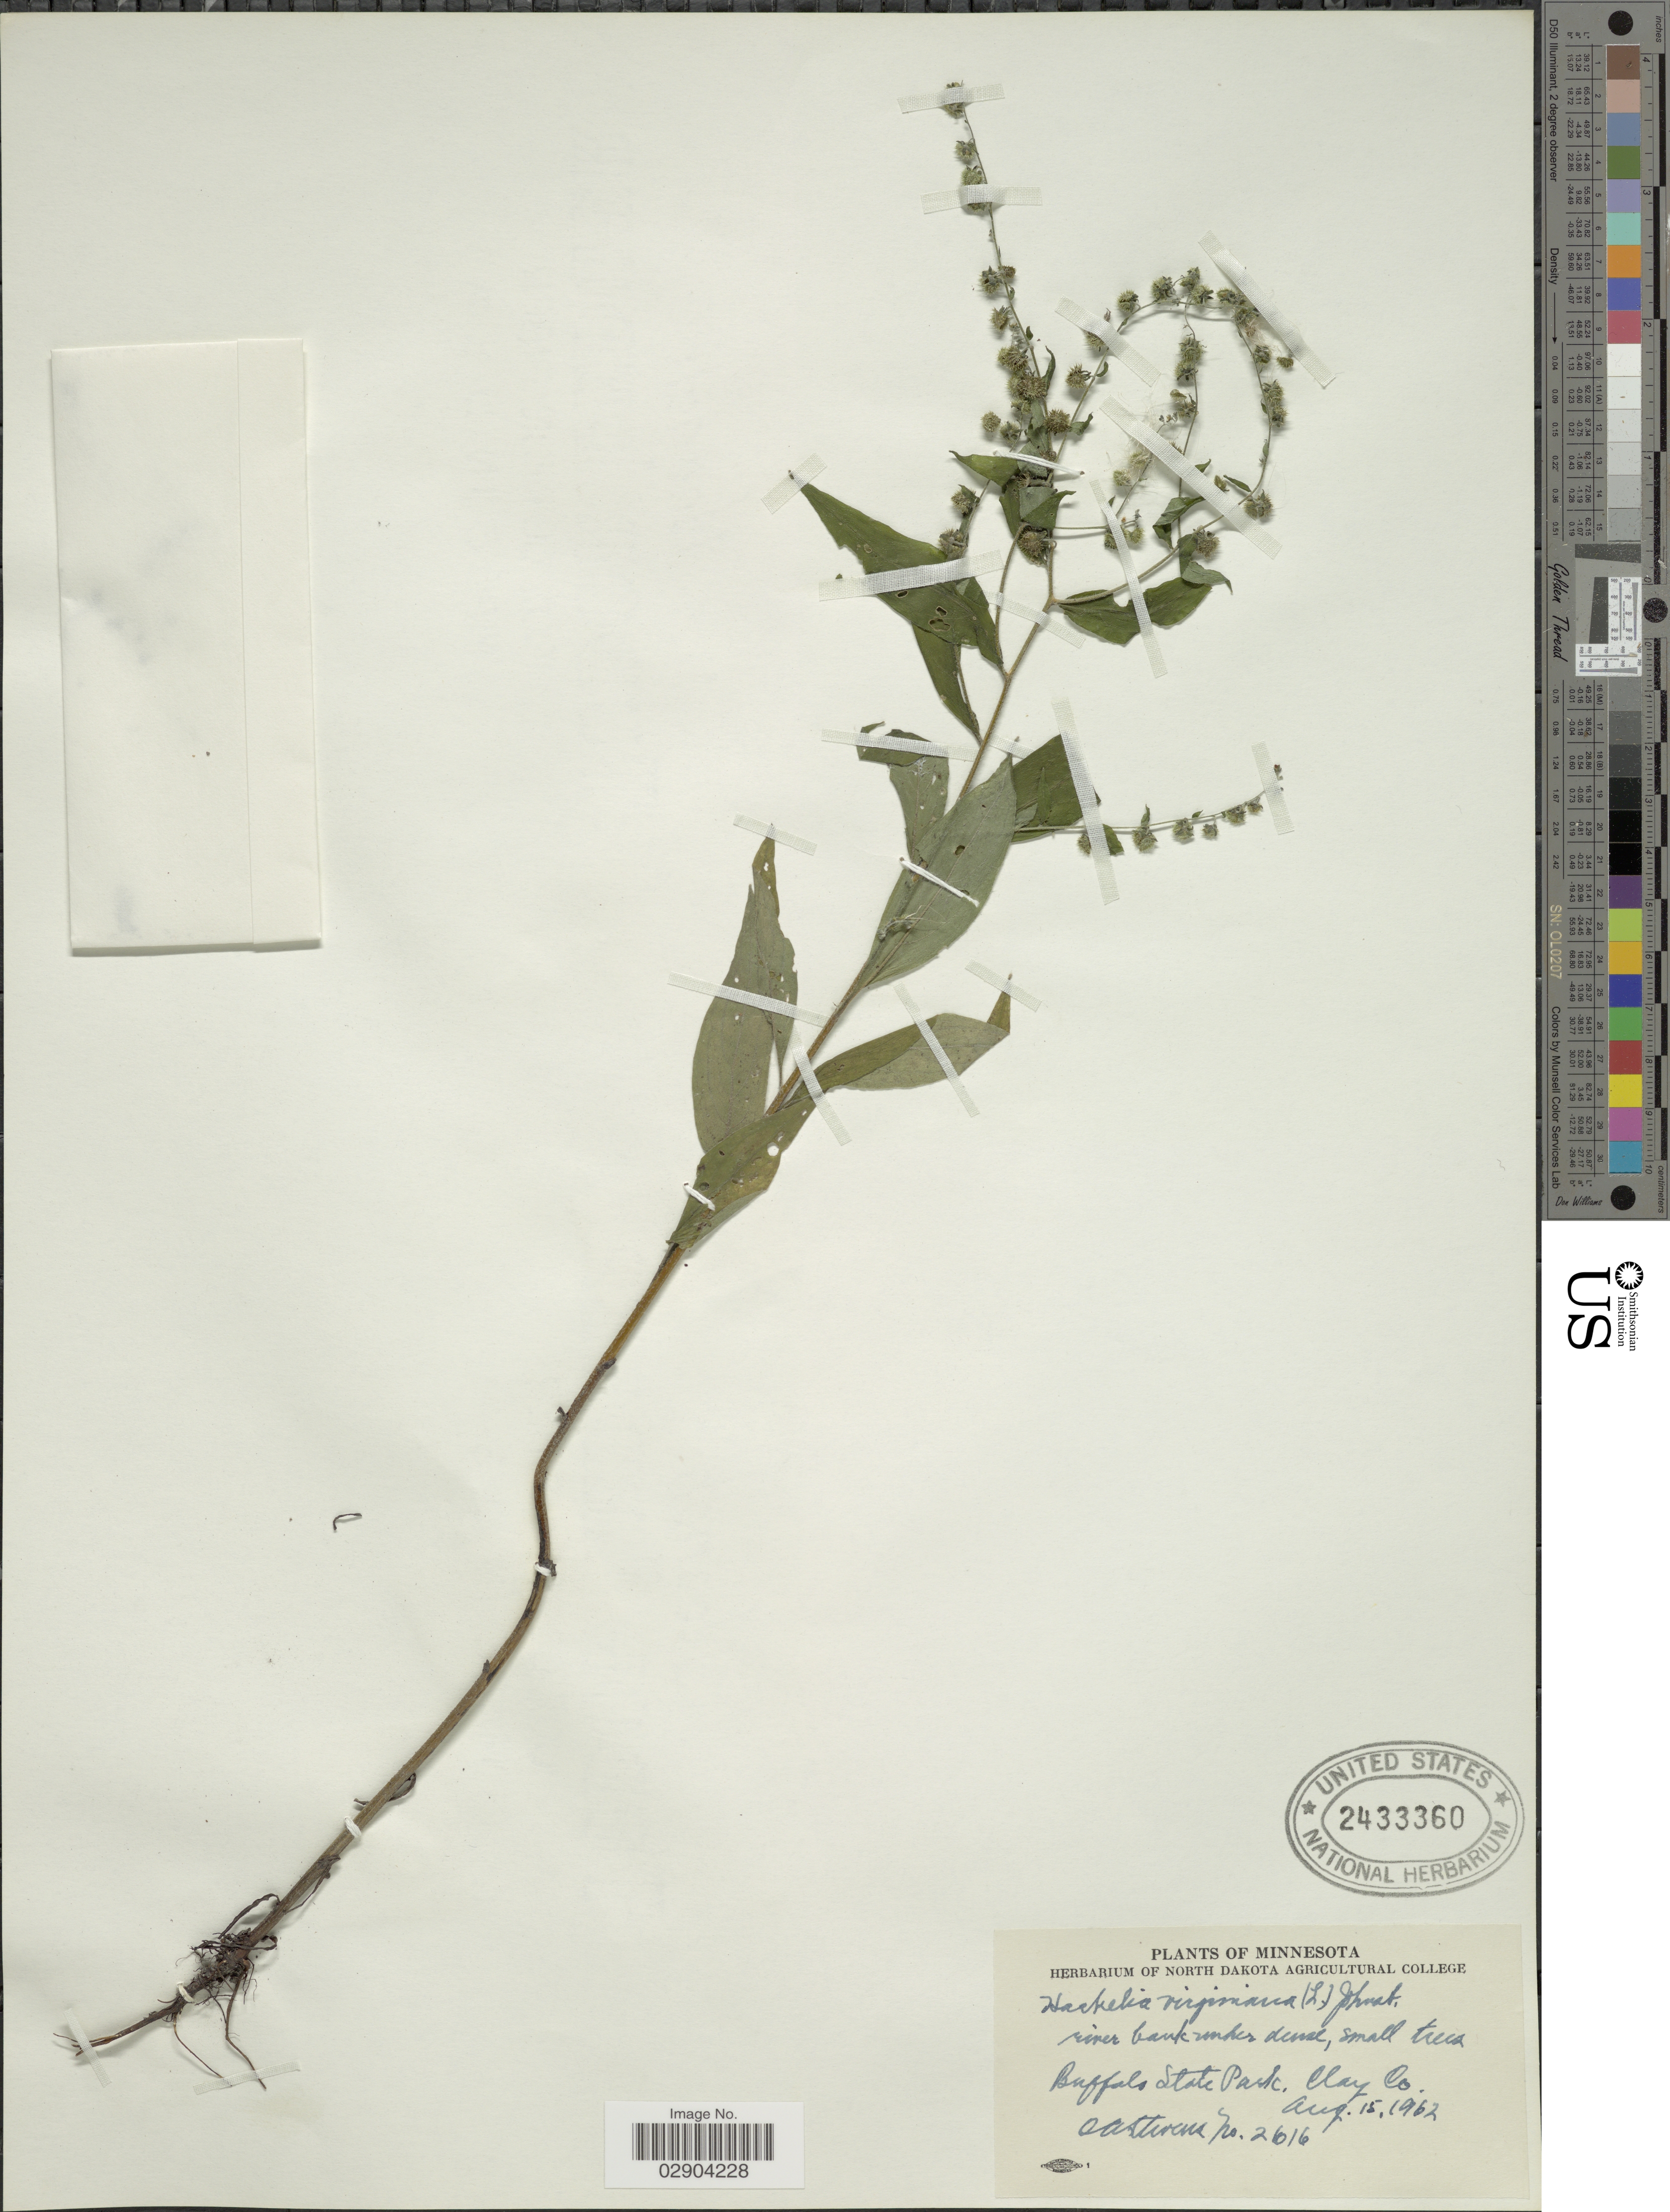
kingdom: Plantae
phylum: Tracheophyta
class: Magnoliopsida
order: Boraginales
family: Boraginaceae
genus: Hackelia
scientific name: Hackelia virginiana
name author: (L.) I.M. Johnst.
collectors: O. A. Stevens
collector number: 2616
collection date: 1962-08-15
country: United States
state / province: Minnesota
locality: Buffals State Park, Clay Co.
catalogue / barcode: US 2433360